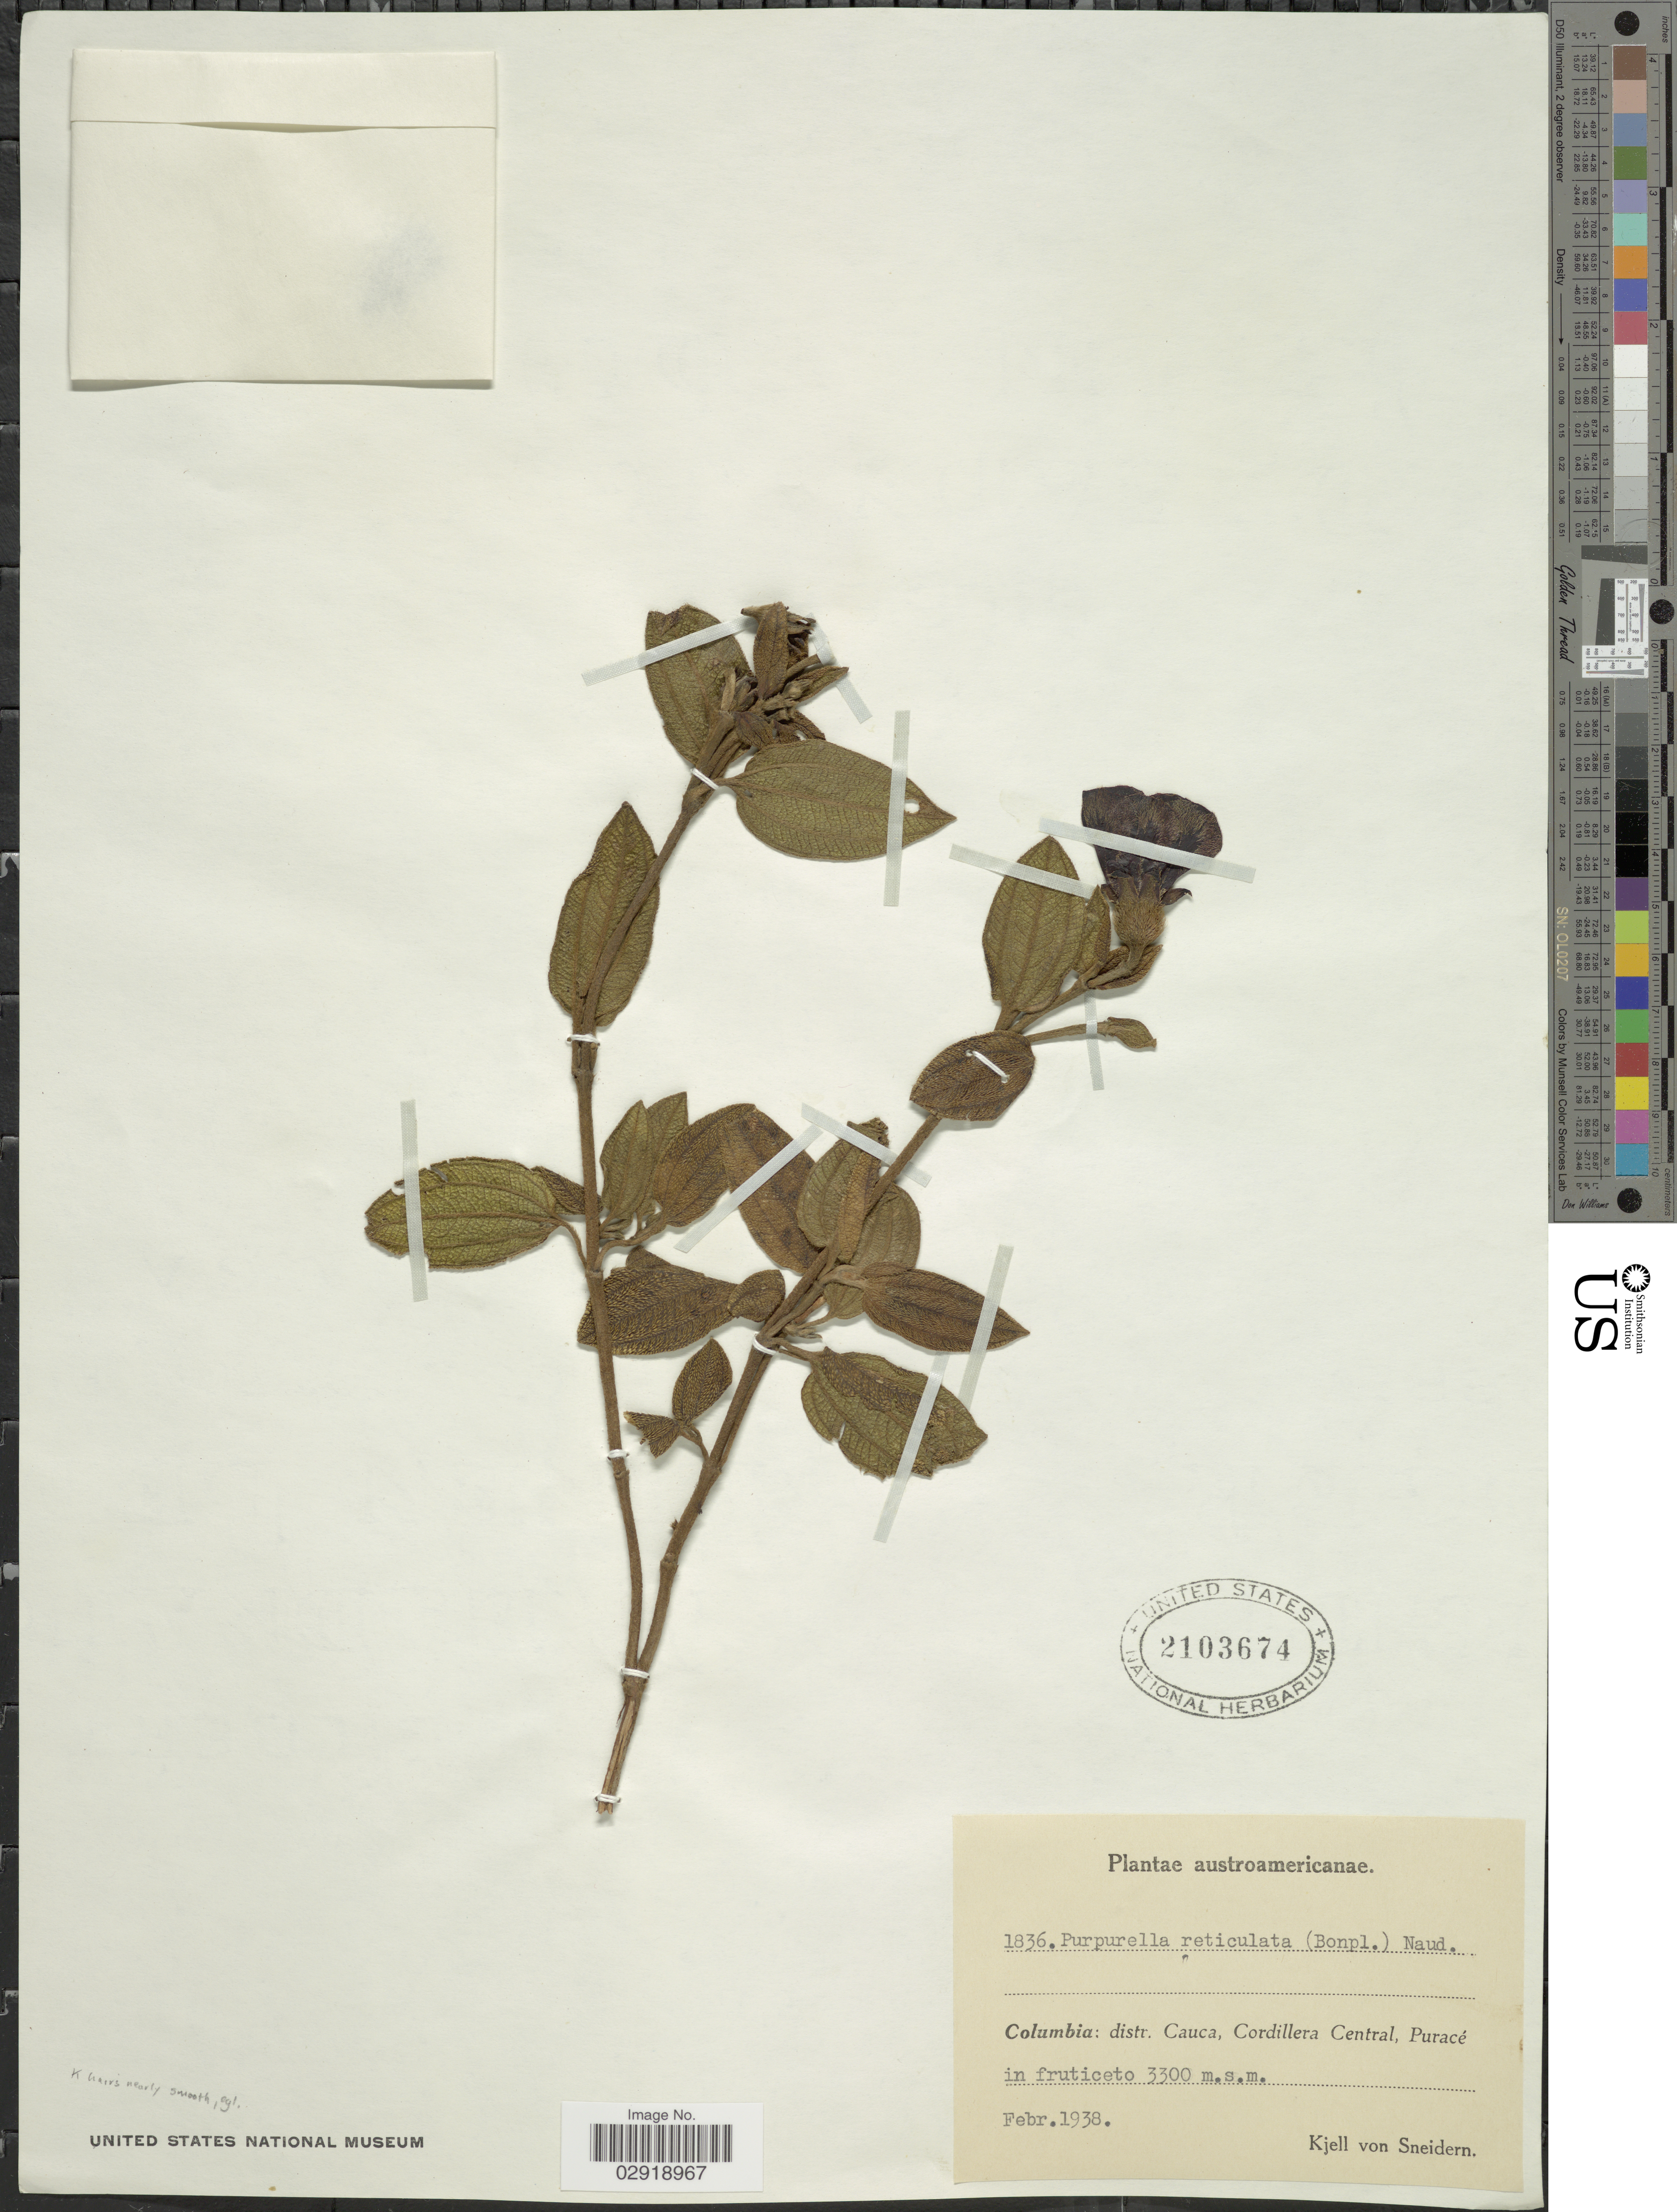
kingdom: Plantae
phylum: Tracheophyta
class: Magnoliopsida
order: Myrtales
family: Melastomataceae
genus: Chaetogastra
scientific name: Chaetogastra grossa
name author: (L. f.) P.J.F. Guim. & Michelang.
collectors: K. von Sneidern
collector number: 1836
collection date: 1938-02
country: Colombia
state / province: Cauca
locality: Austroamericanae. Distr. Cauca, Cordillera Central, Puracé in fruticeto.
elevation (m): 3300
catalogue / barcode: US 2103674